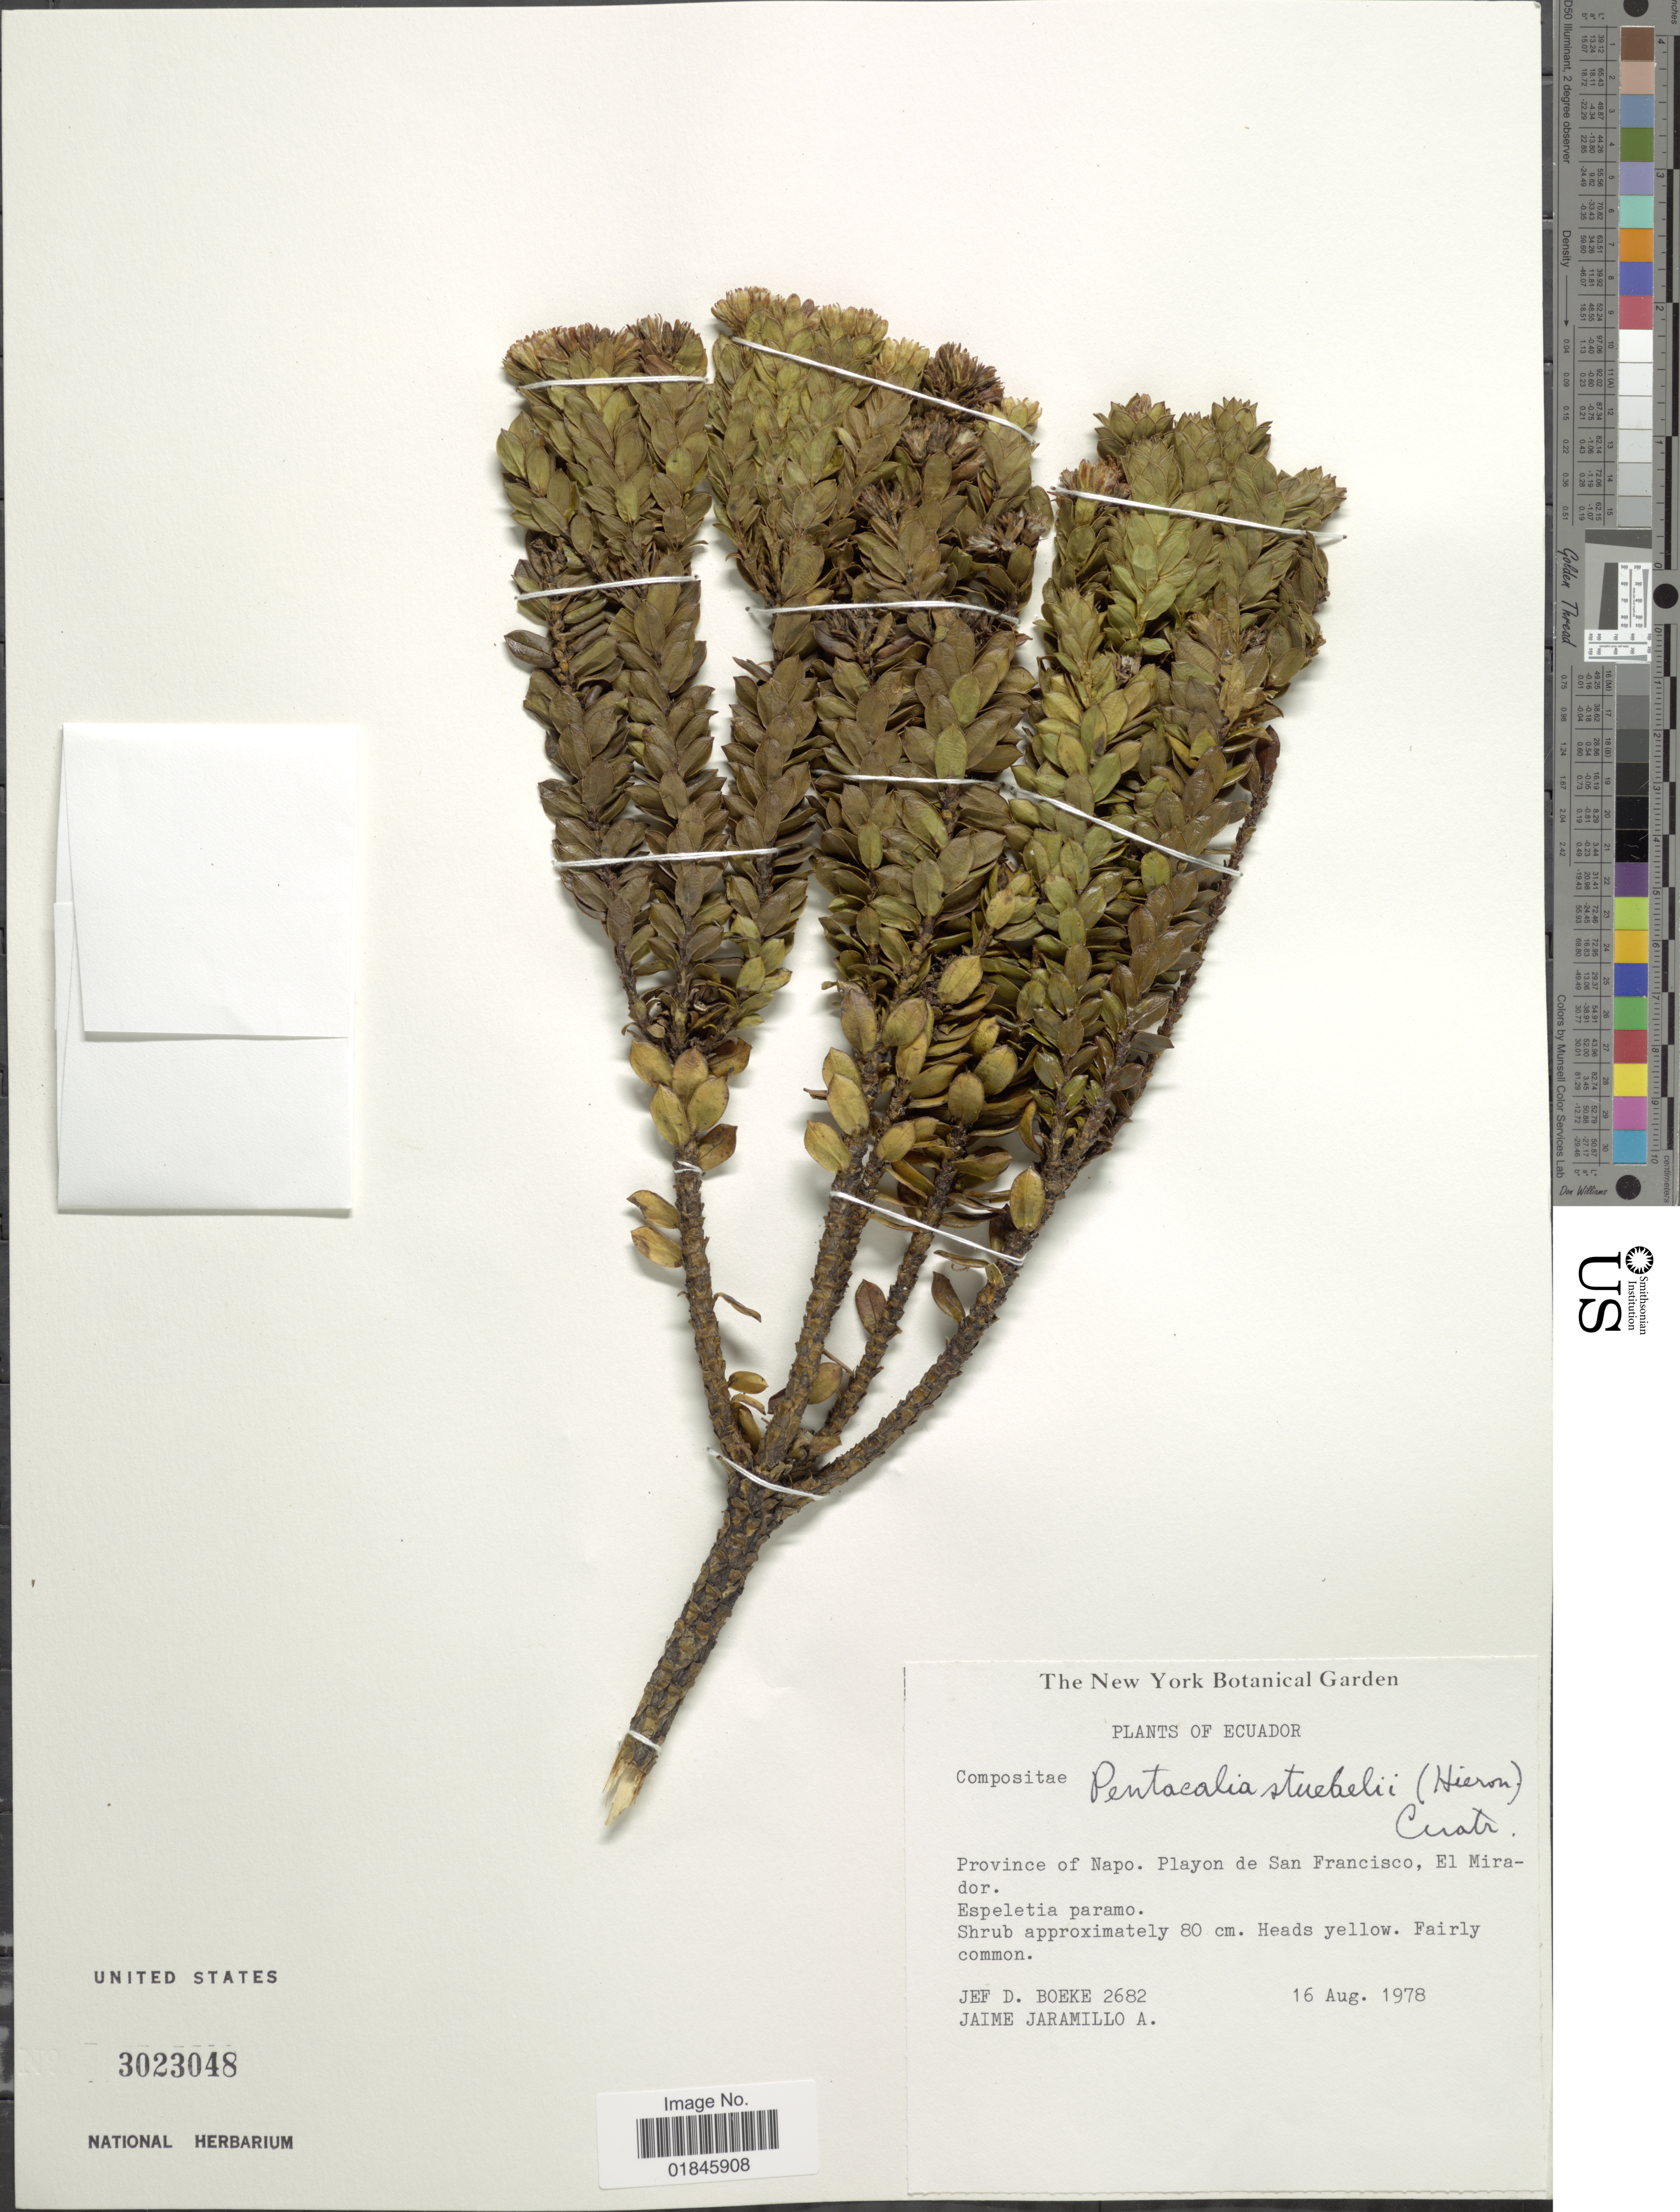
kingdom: Plantae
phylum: Tracheophyta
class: Magnoliopsida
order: Asterales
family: Asteraceae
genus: Pentacalia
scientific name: Pentacalia steubelii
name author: (Hieron.) Cuatrec.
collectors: J. Boeke & J. L. Jaramillo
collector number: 2682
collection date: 1978-08-16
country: Ecuador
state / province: Napo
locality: Province of Napo. Playon de San Francisco, El Mirador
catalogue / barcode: US 3023048